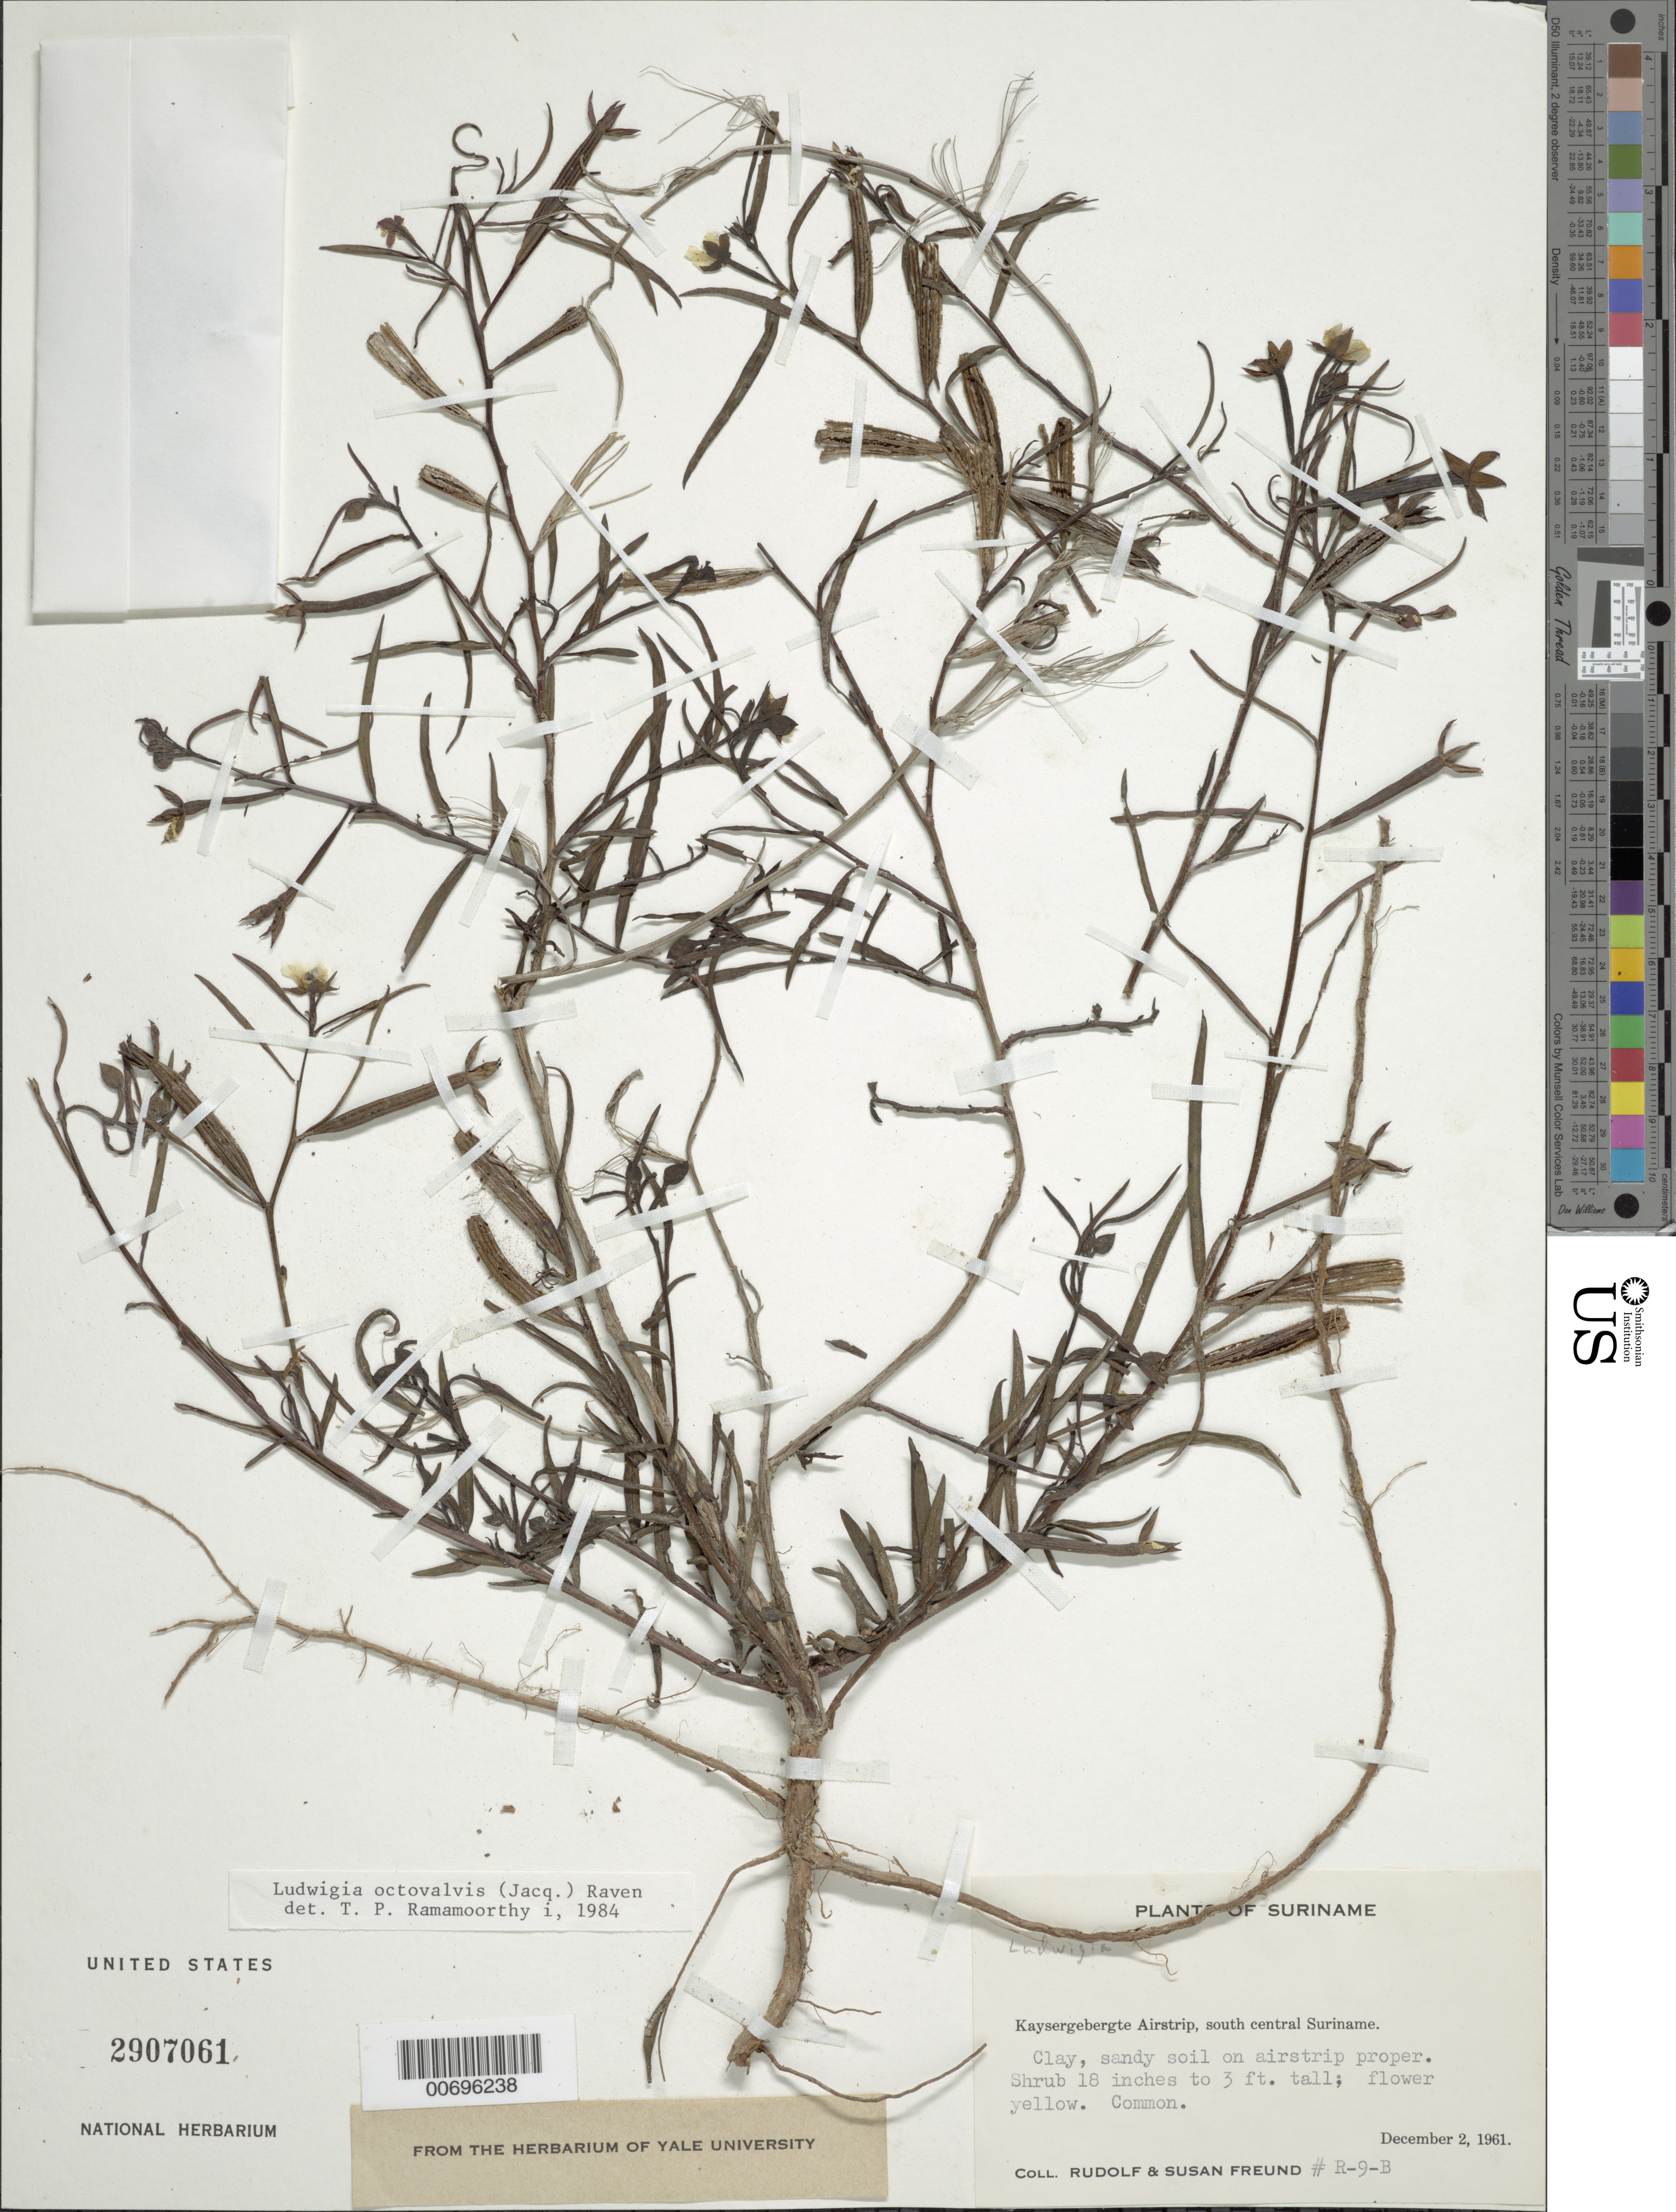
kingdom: Plantae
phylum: Tracheophyta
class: Magnoliopsida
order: Myrtales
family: Onagraceae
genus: Ludwigia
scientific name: Ludwigia octovalvis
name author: (Jacq.) P.H. Raven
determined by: Ramamoorthy, T. P.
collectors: R. Freund & S. Freund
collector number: R 9 B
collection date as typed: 2-Dec-61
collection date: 1961-12-02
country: Suriname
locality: Kaysergebergte Airstrip, south central Suriname, 45 km above confl. with Lucie R.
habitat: Clay sandy soil on airstrip proper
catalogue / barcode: US 2907061